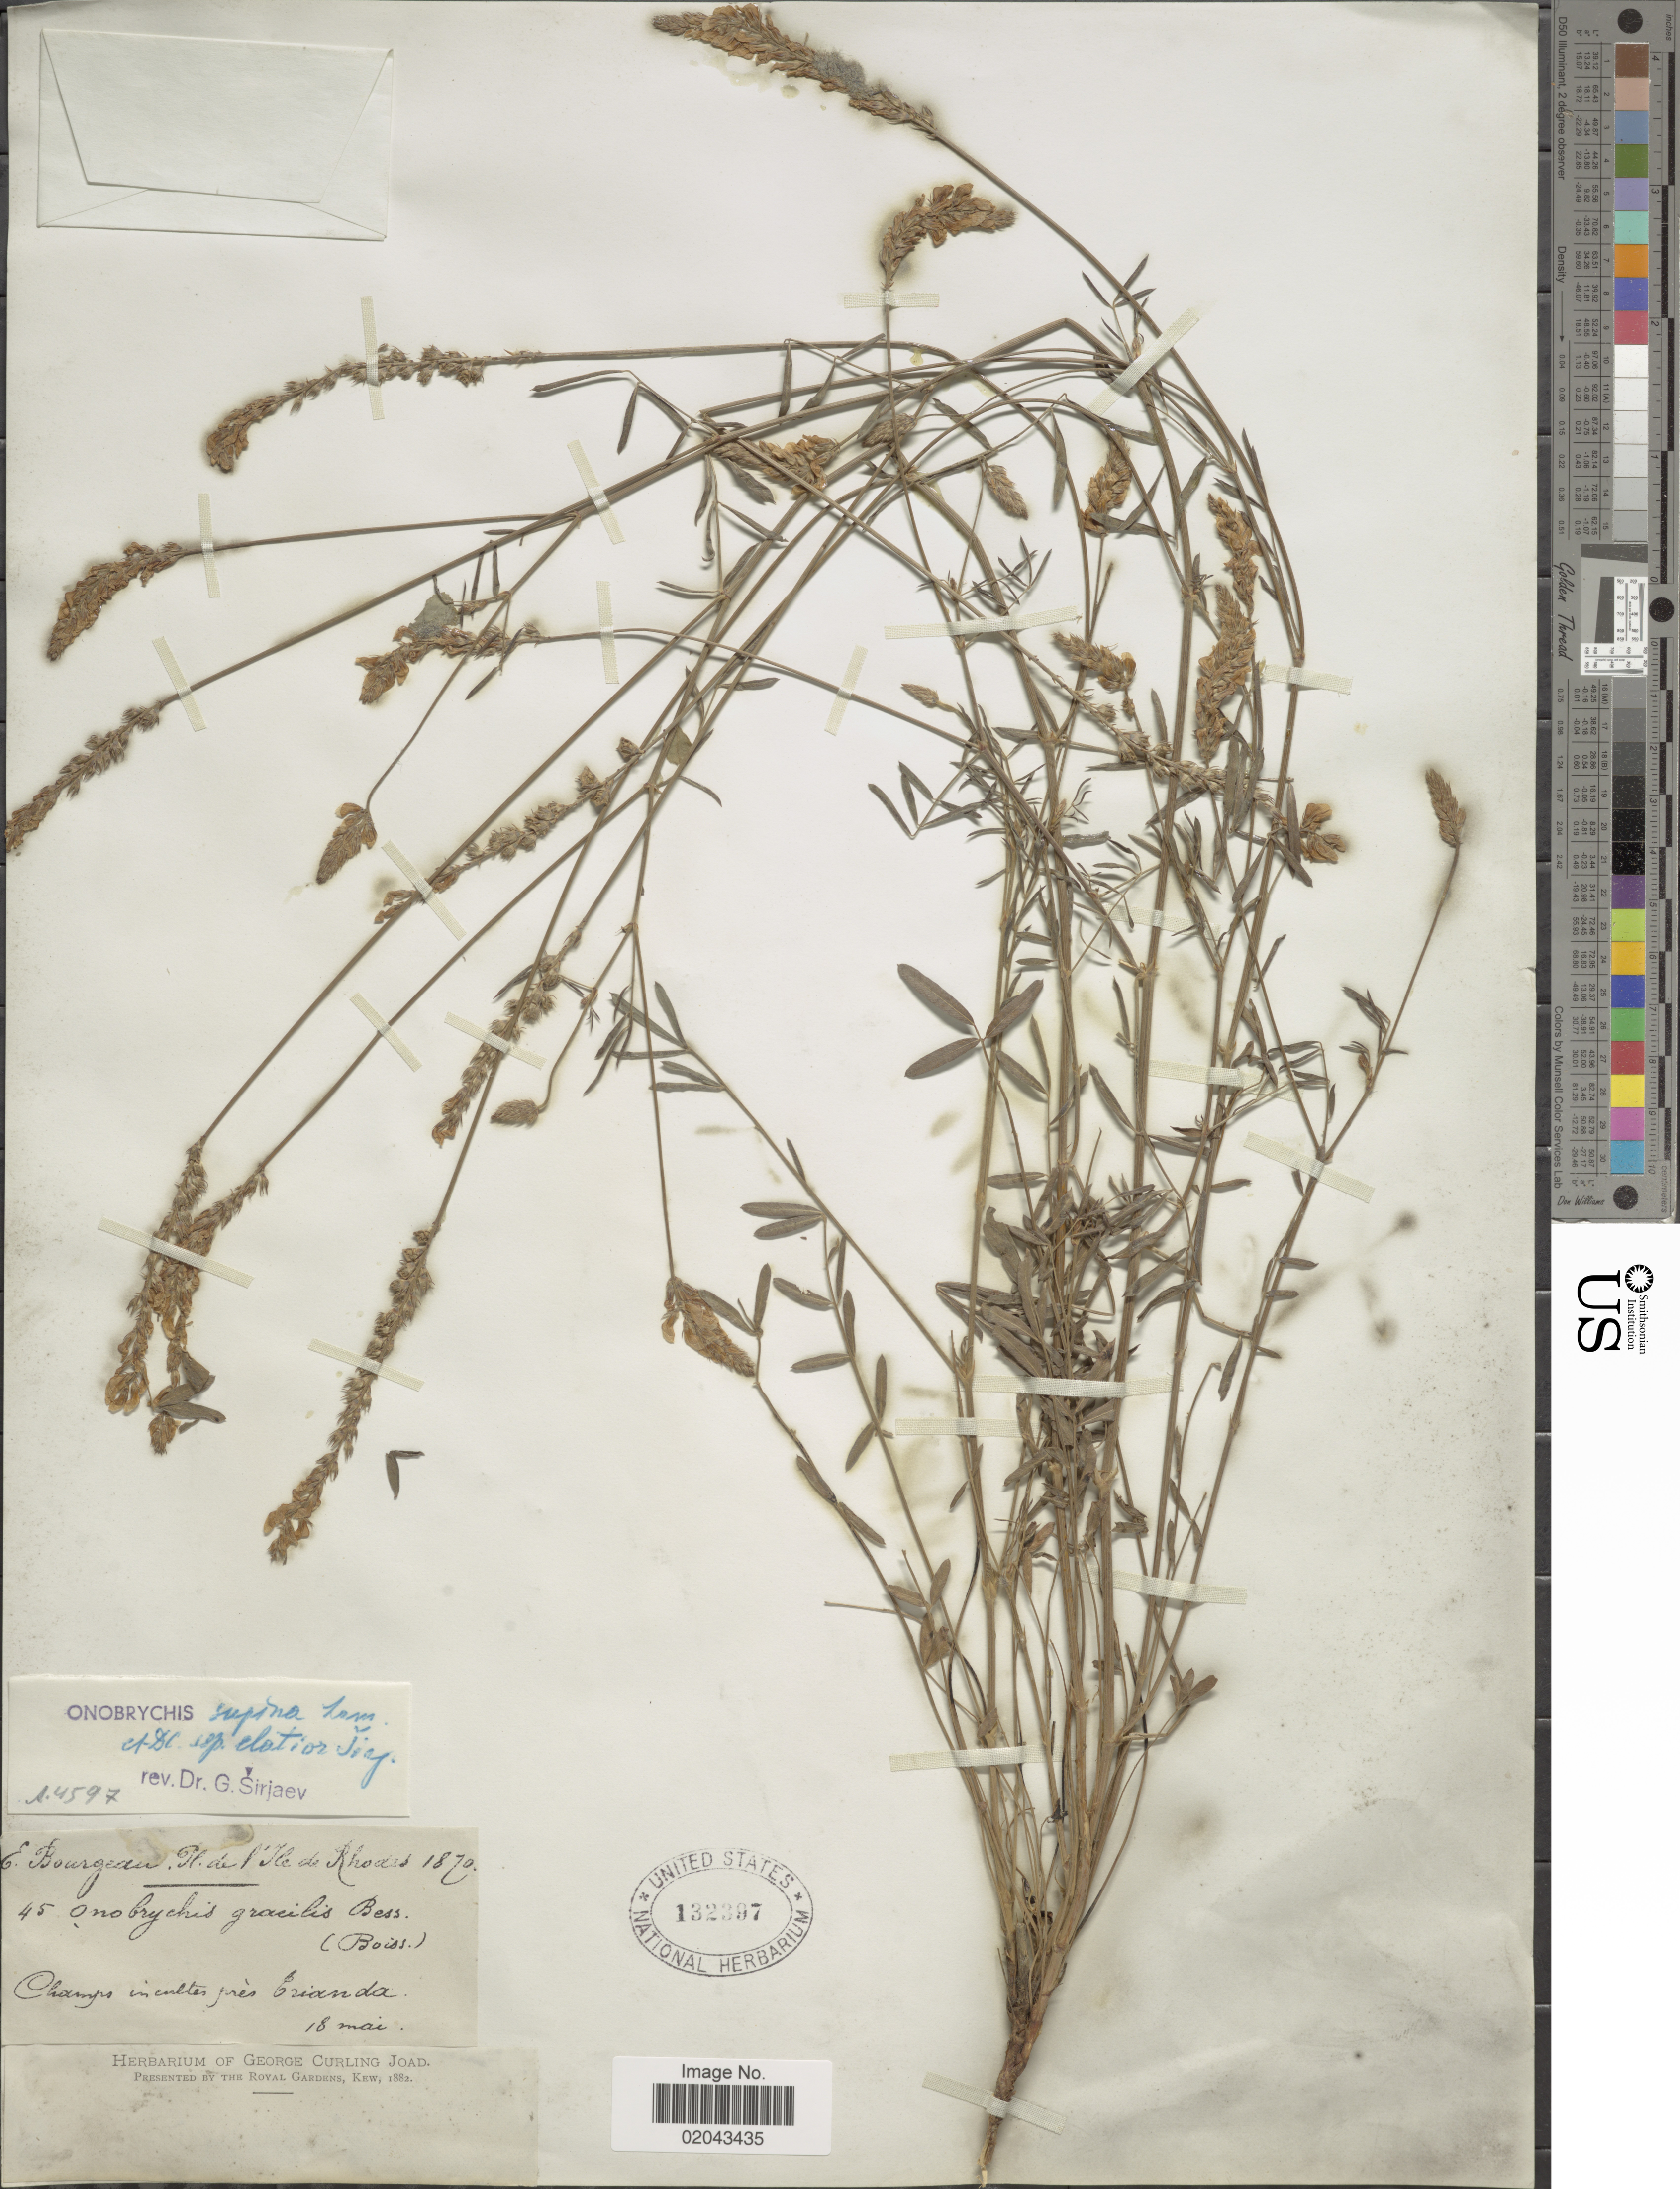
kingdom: Plantae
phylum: Tracheophyta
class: Magnoliopsida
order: Fabales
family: Fabaceae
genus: Onobrychis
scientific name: Onobrychis supina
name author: (Vill.) DC.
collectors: E. Bourgeau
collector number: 45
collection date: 1870-05-18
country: Greece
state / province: South Aegean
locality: Pl. de l' Ile de Rhodes, Champs in cultes pres Crianda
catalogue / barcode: US 132397